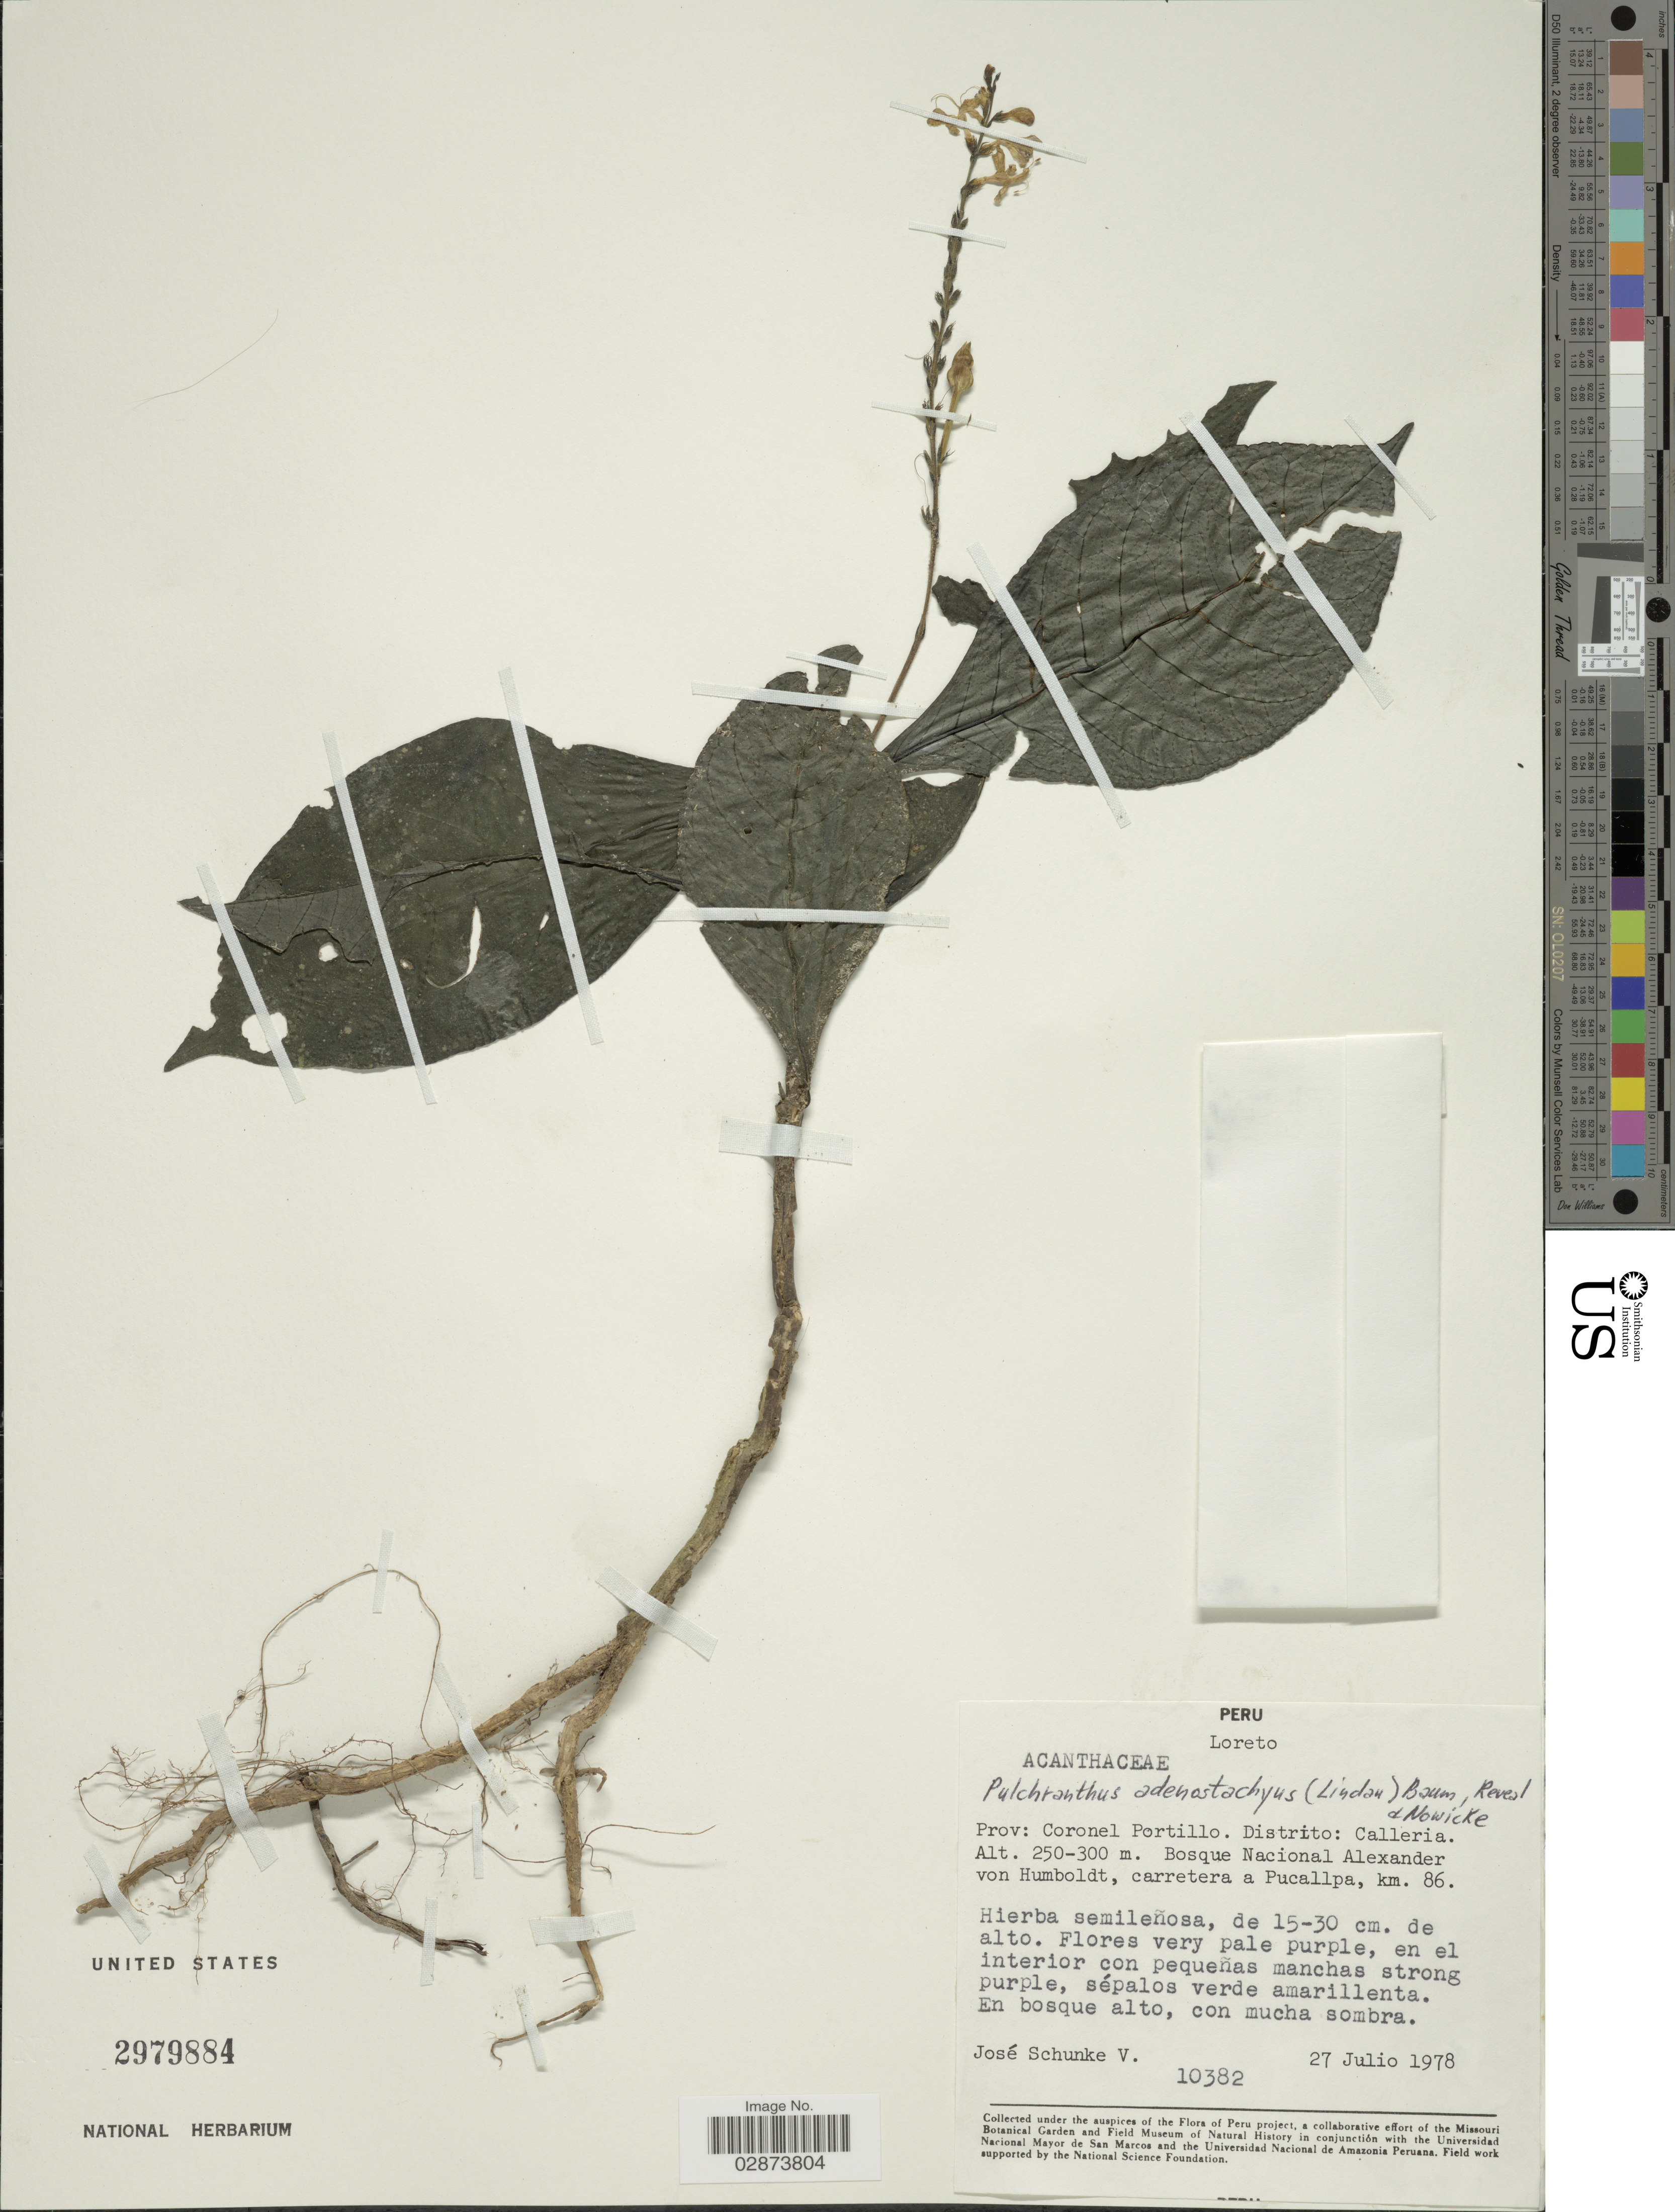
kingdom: Plantae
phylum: Tracheophyta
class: Magnoliopsida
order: Lamiales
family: Acanthaceae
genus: Pulchranthus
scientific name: Pulchranthus adenostachyus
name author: (Lindau) V.M. Baum et al.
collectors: J. Schunke Vigo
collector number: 10382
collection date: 1978-07-27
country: Peru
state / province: Loreto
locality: Prov: Coronel Portillo. Distrito: Calleria. Bosque Nacional Alexander von Humboldt, carretera a Pucallpa, km. 86.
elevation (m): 250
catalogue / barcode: US 2979884